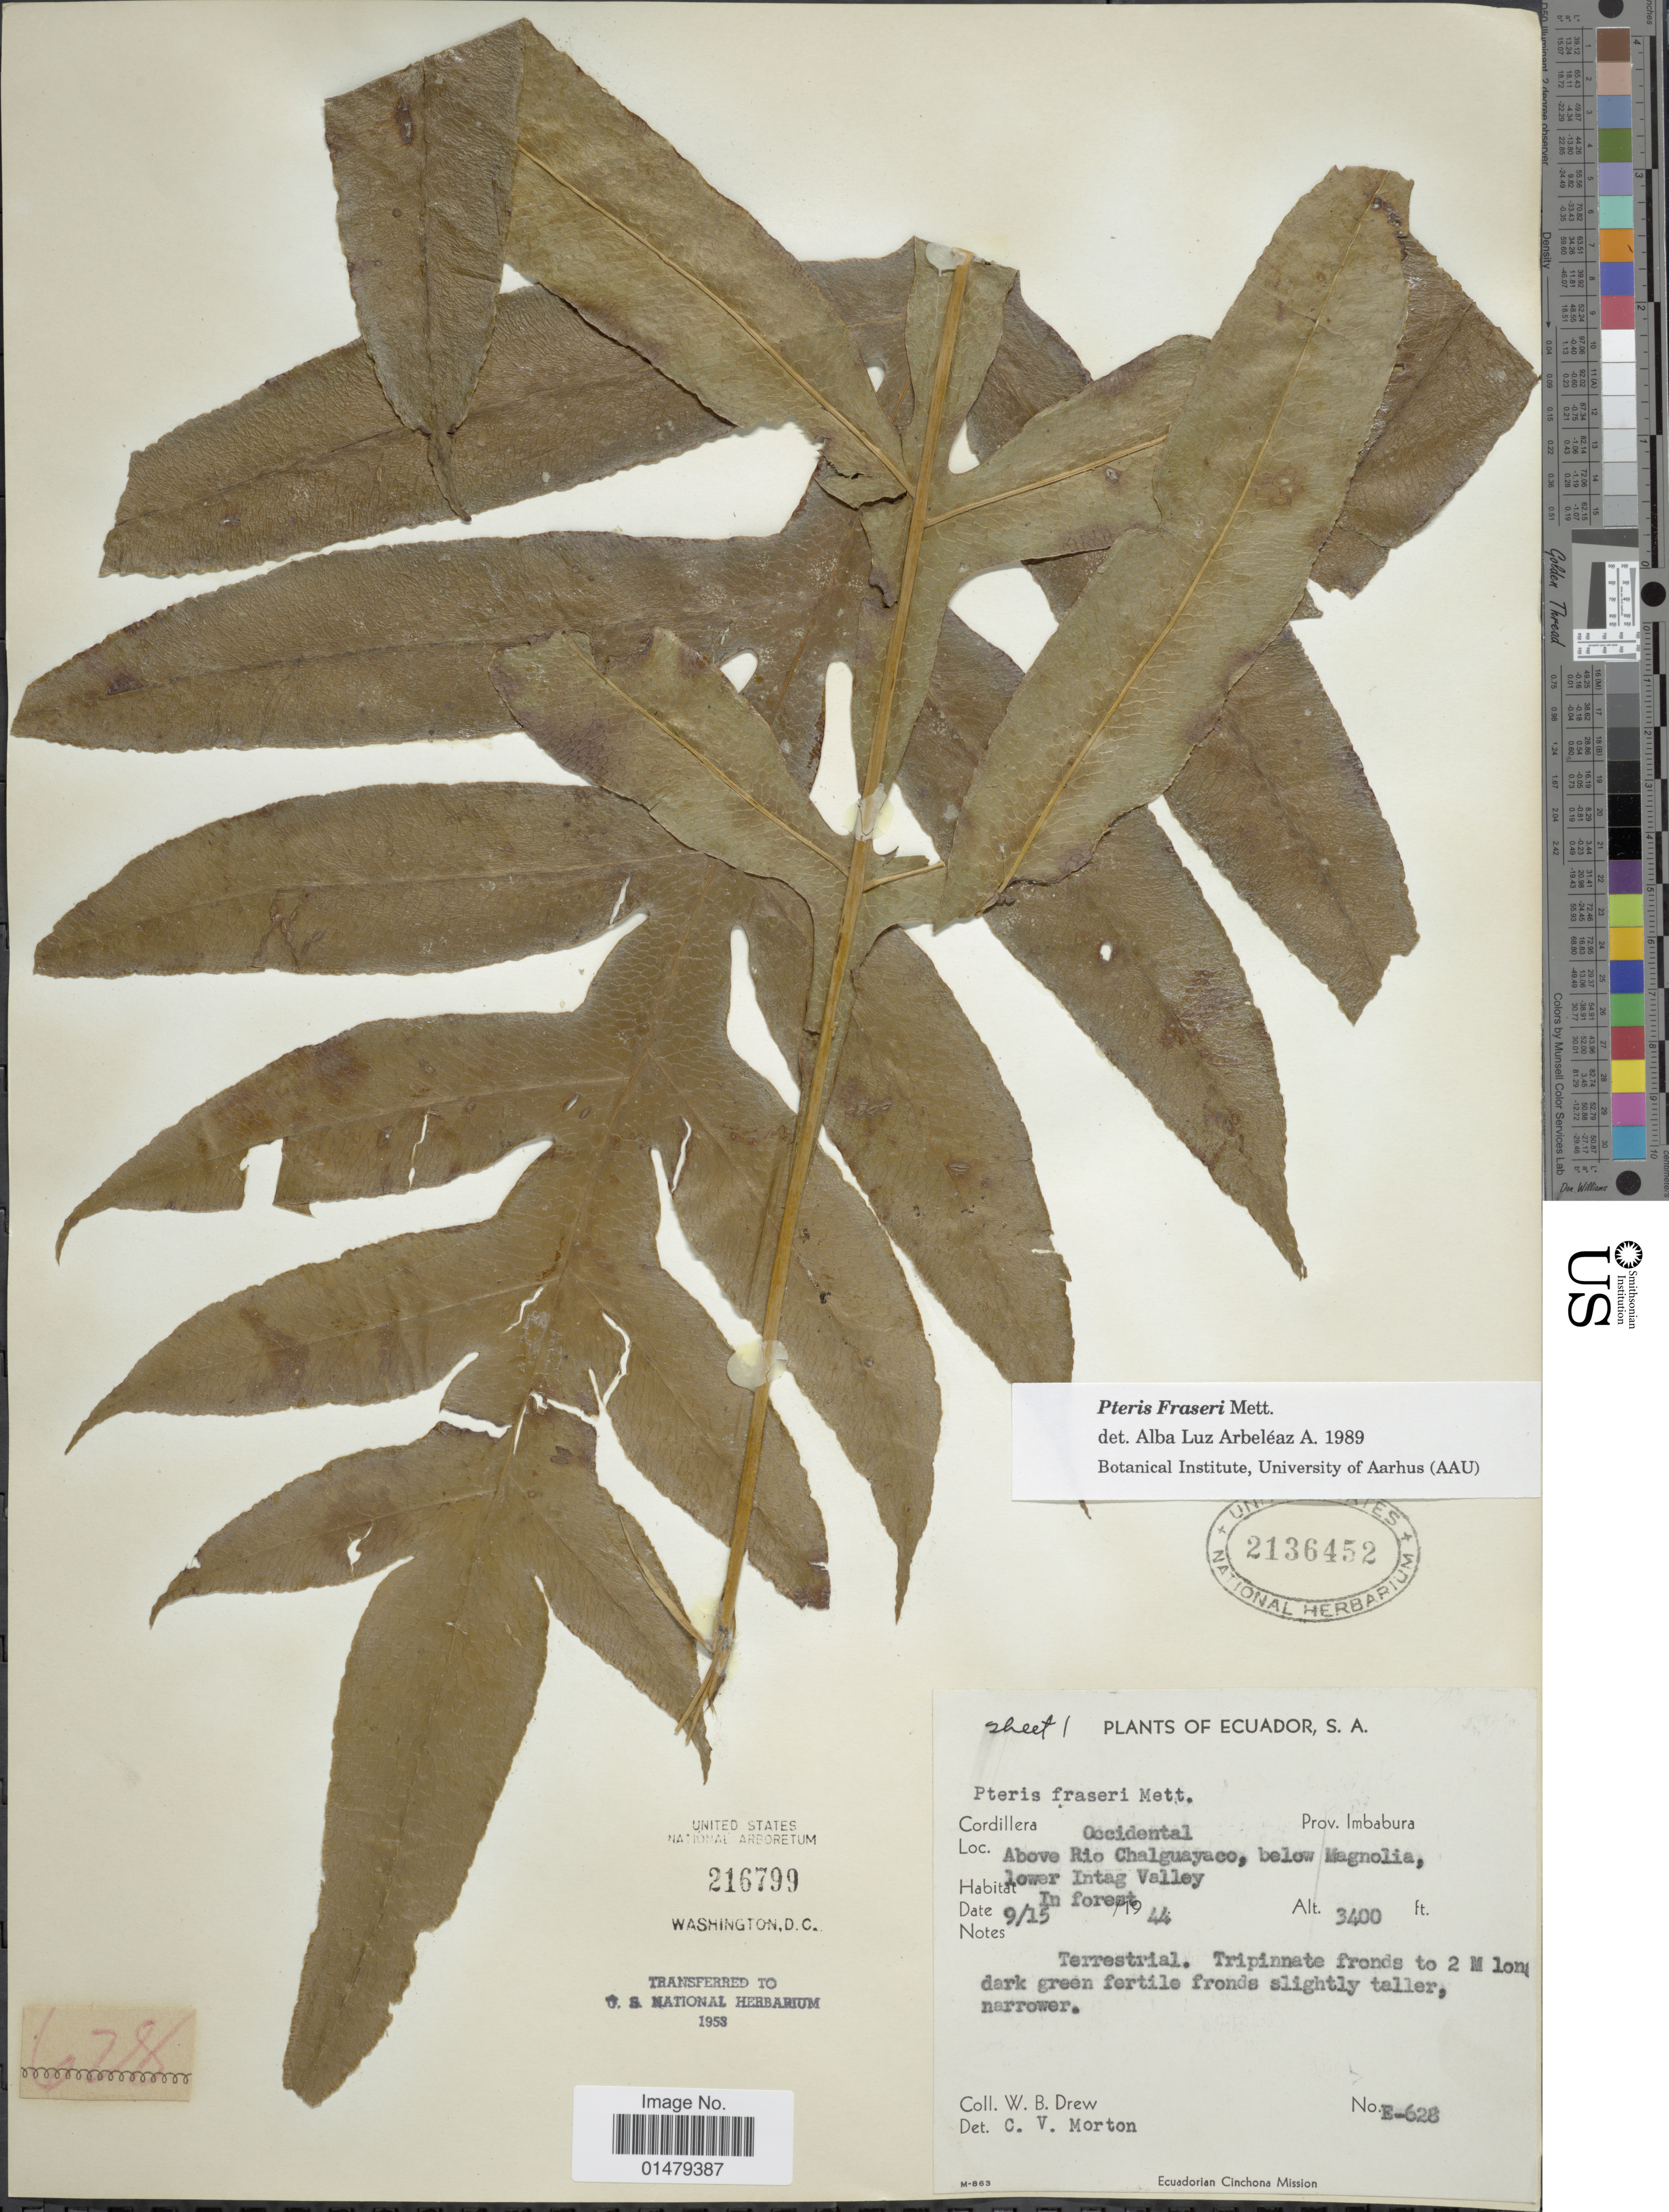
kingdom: Plantae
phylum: Tracheophyta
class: Polypodiopsida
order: Polypodiales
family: Pteridaceae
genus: Pteris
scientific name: Pteris fraseri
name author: Mett. ex Kuhn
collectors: W. B. Drew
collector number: E-628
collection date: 1944-09-15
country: Ecuador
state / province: Imbabura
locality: S. A. Cordillera Occidental. Prov. Imbabura. Above Rio Chalguayaco, below Magnolia, lower Intag Valley.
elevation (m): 1036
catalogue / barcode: US 2136452